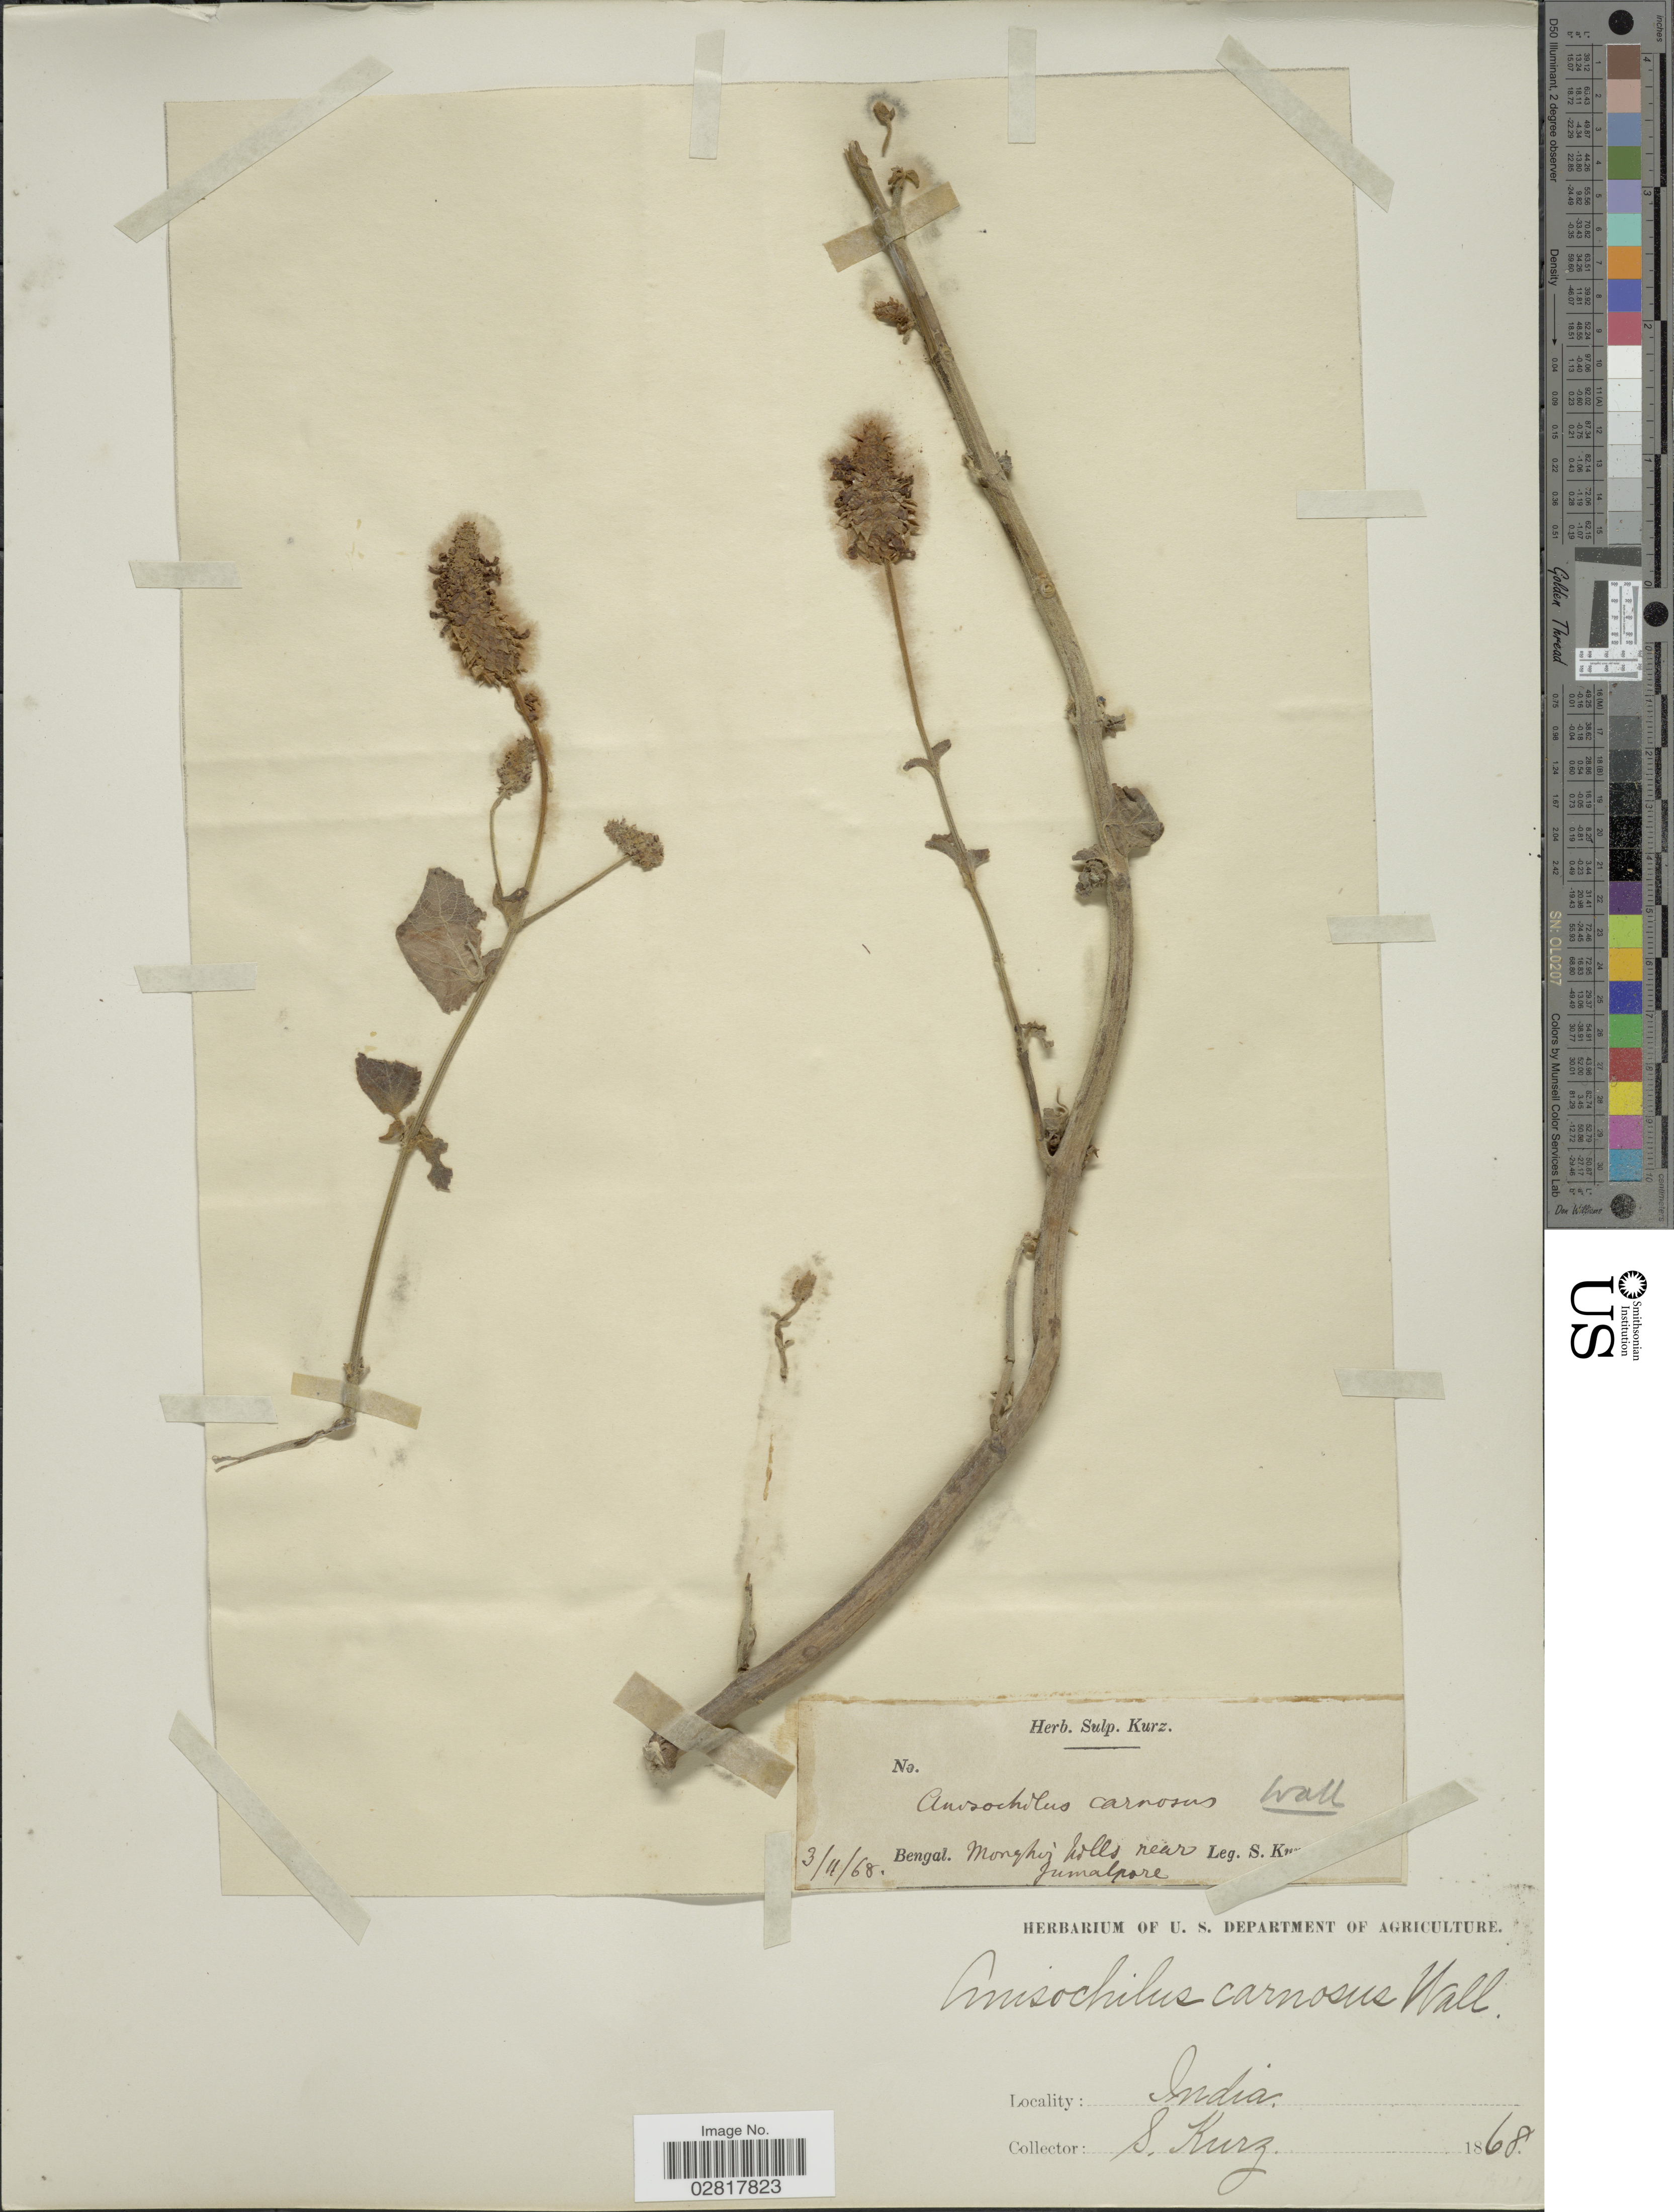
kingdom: Plantae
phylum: Tracheophyta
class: Magnoliopsida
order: Lamiales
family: Lamiaceae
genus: Anisochilus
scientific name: Anisochilus carnosus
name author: (L. f.) Wall. ex Benth.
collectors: S. Kurz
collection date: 1868-11-03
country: India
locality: Bengal. Monghis Hills near Jumalpore [interpreted]